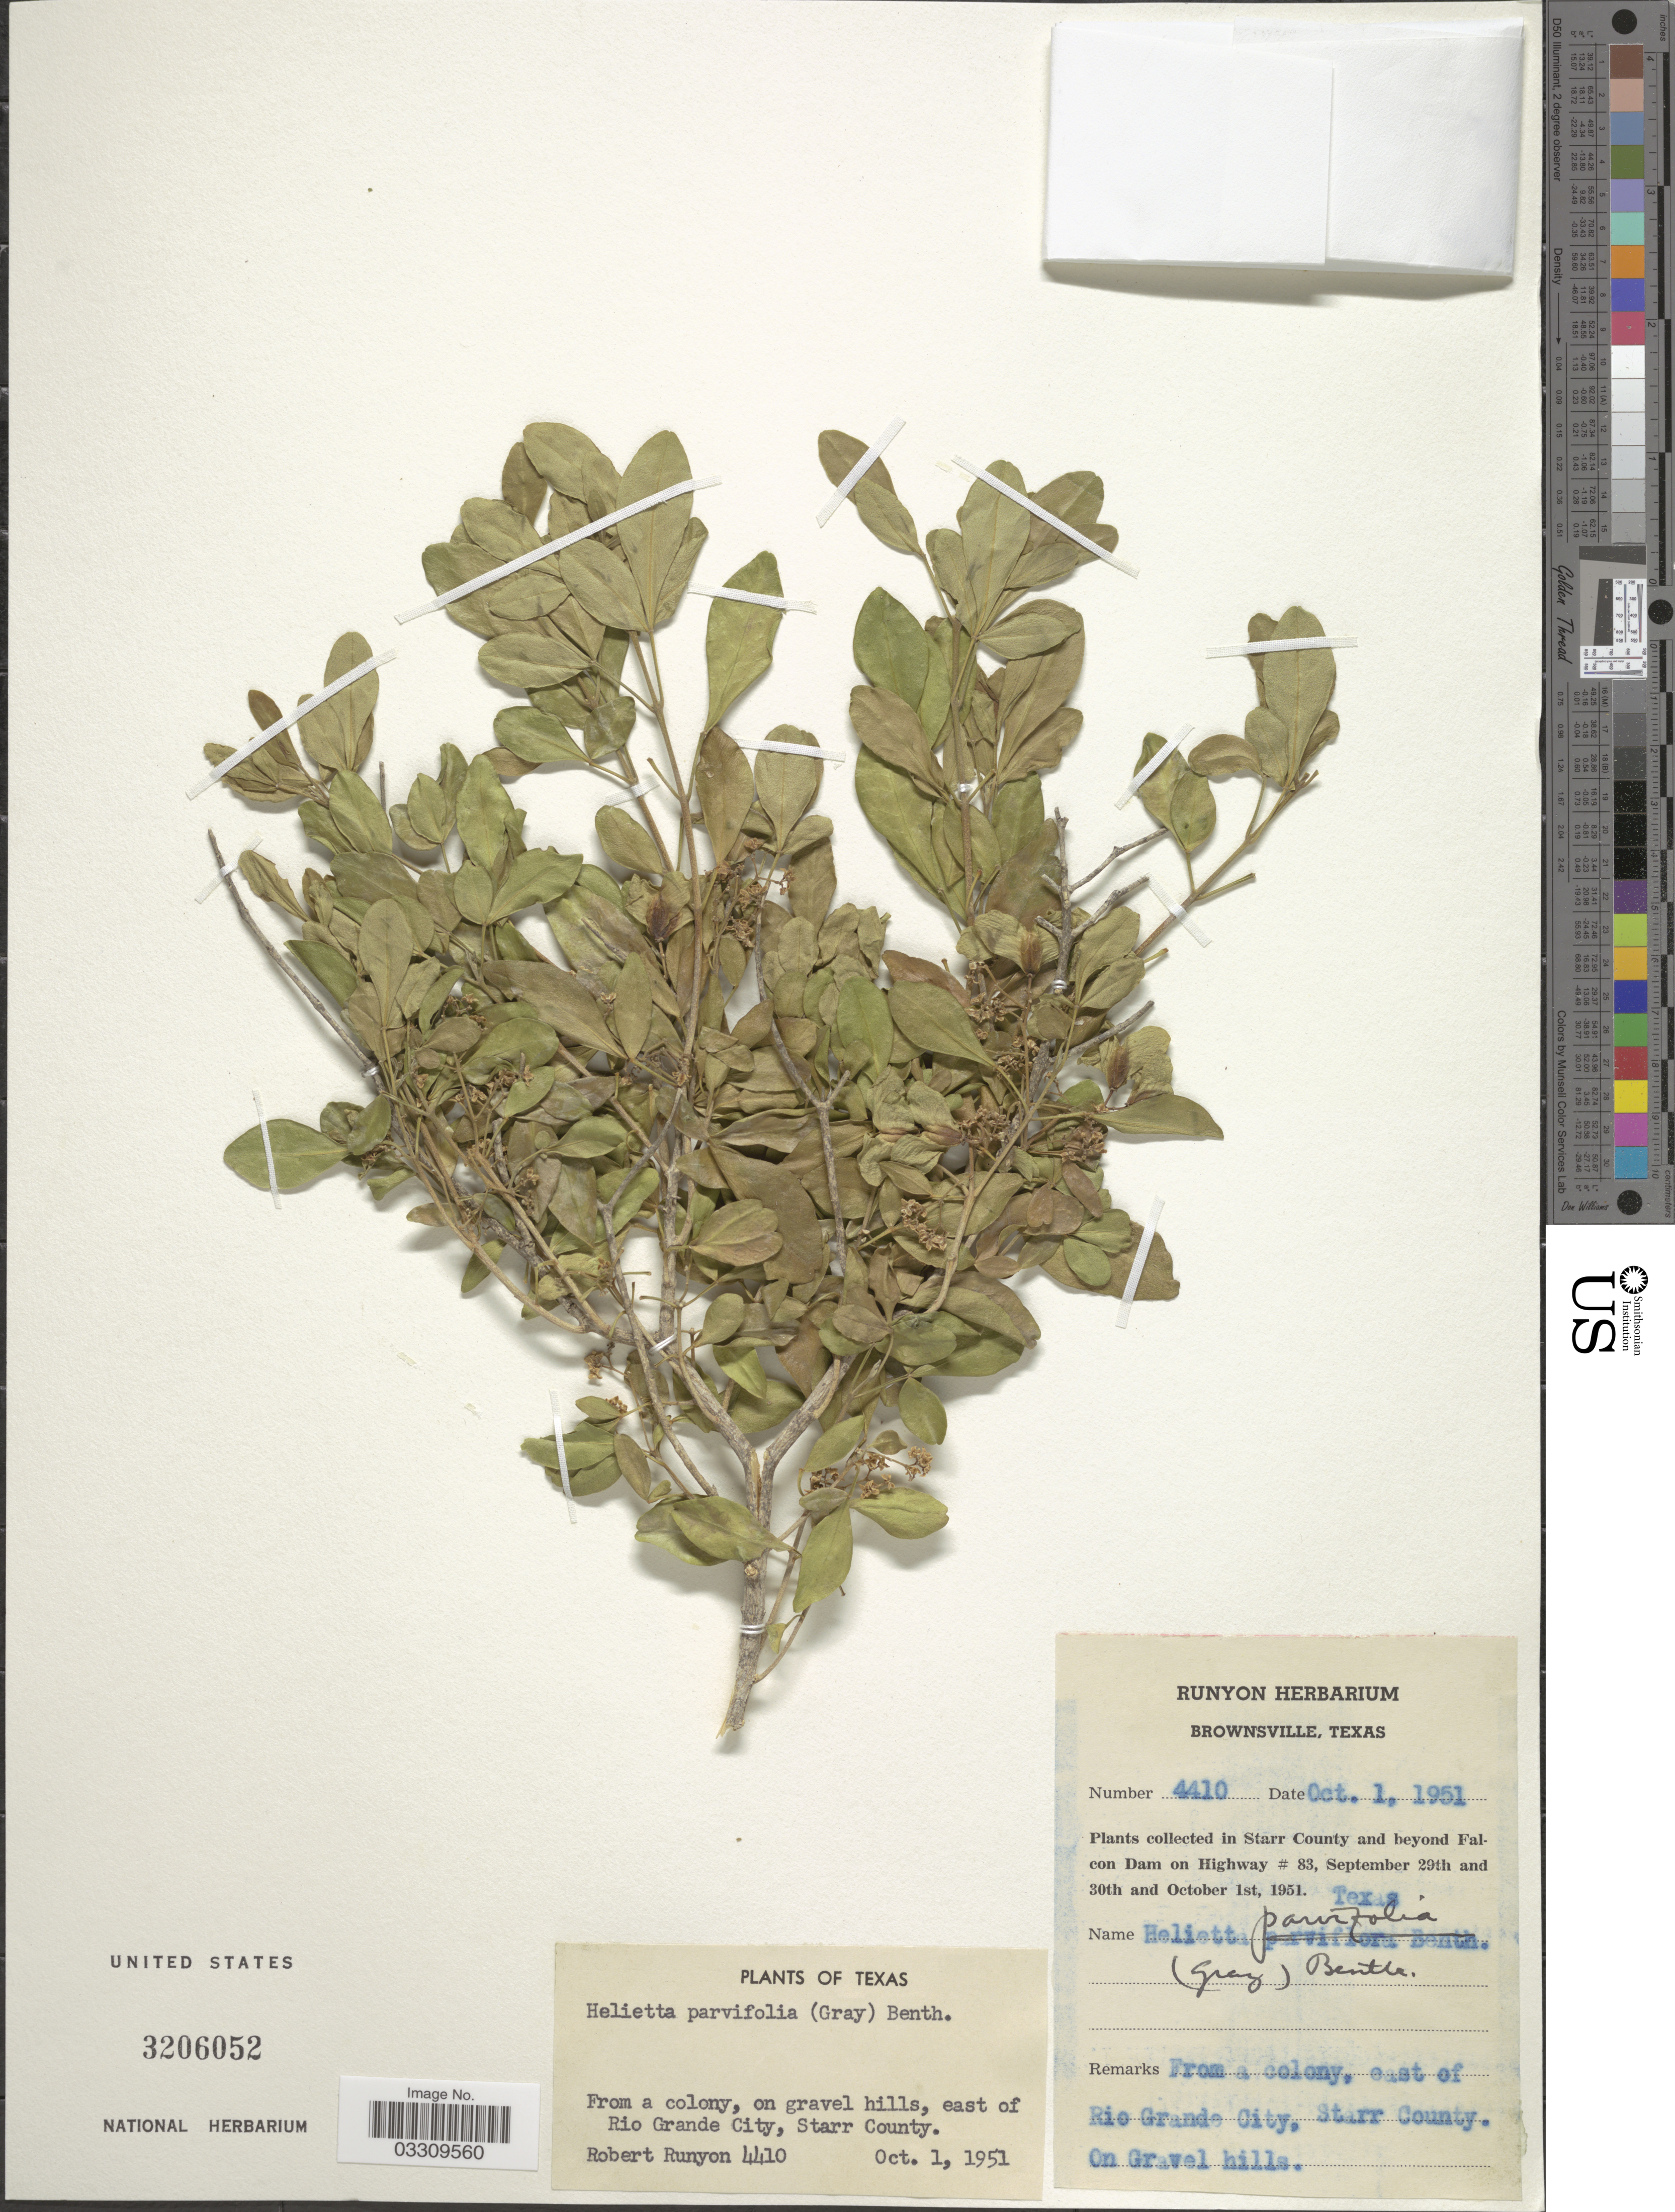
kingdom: Plantae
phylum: Tracheophyta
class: Magnoliopsida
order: Sapindales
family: Rutaceae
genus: Helietta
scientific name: Helietta parvifolia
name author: (A. Gray ex Hemsl.) Benth.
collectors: R. Runyon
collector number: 4410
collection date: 1951-10-01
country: United States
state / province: Texas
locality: In Starr County and beyond Falcon Dam on Highway, east of Rio Grande City, Starr County.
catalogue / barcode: US 3206052